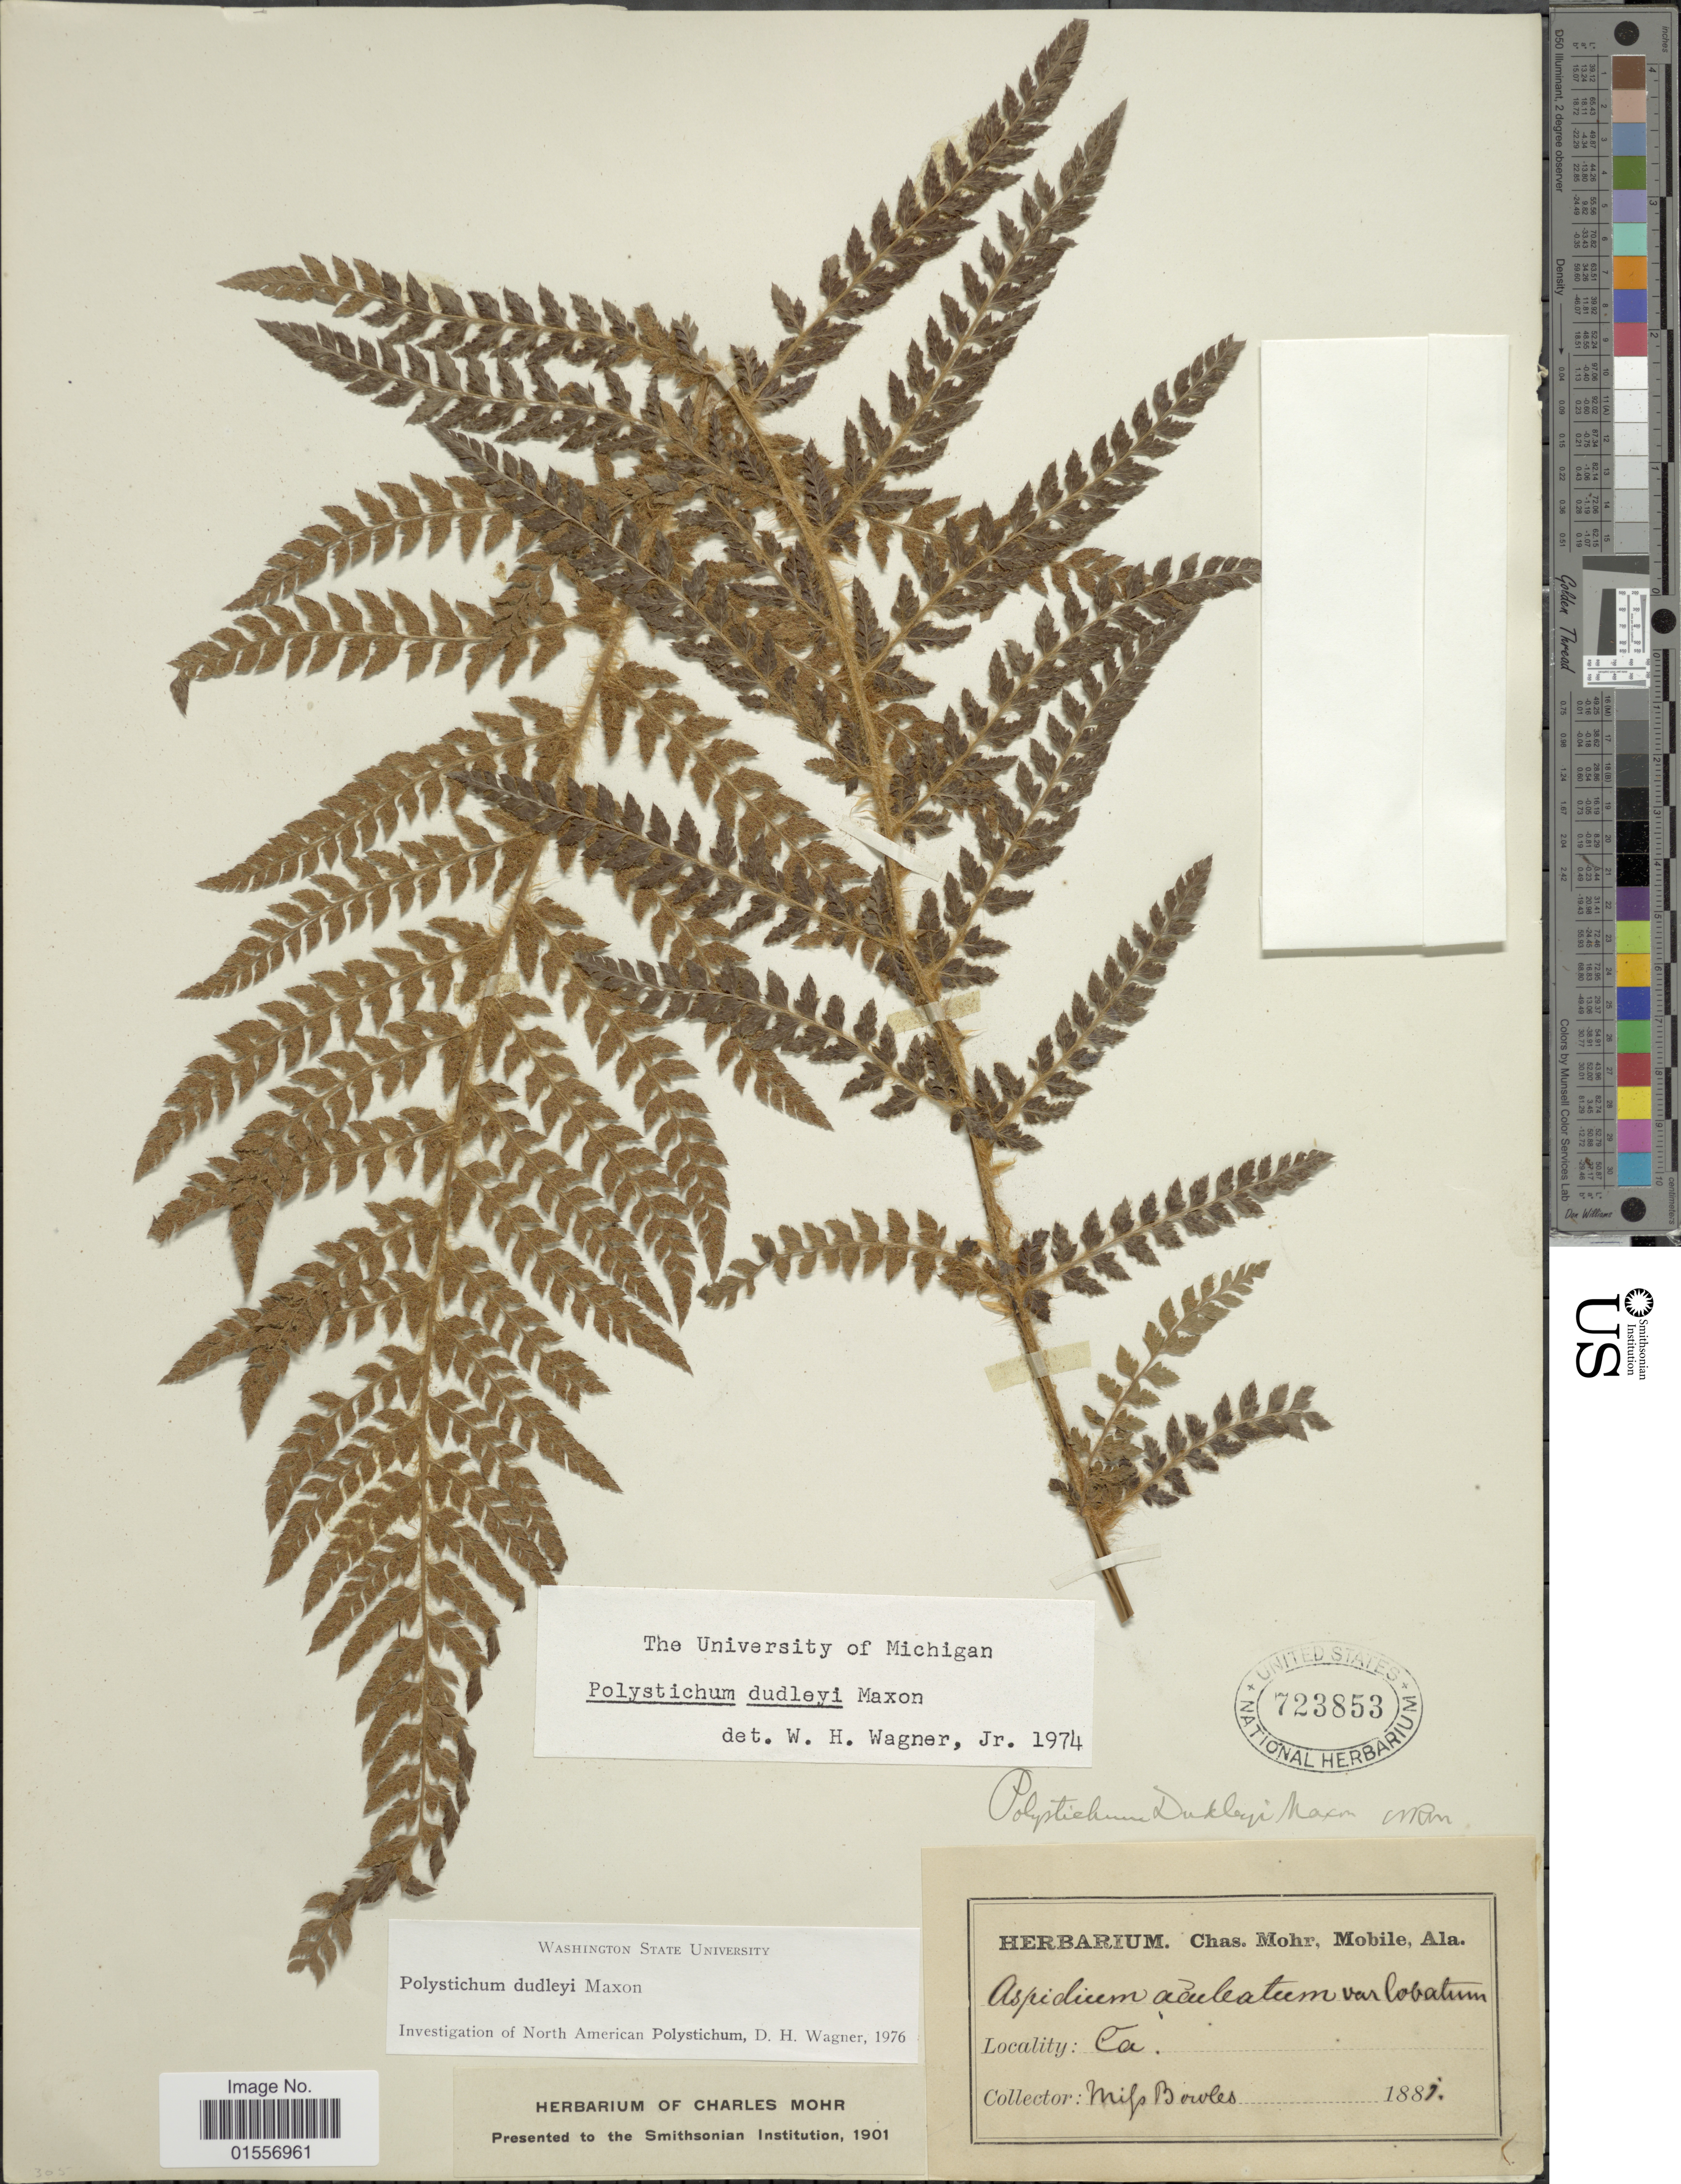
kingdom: Plantae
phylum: Tracheophyta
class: Polypodiopsida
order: Polypodiales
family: Dryopteridaceae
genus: Polystichum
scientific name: Polystichum dudleyi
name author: Maxon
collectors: -. Bowie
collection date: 1887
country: United States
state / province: California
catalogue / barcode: US 723853